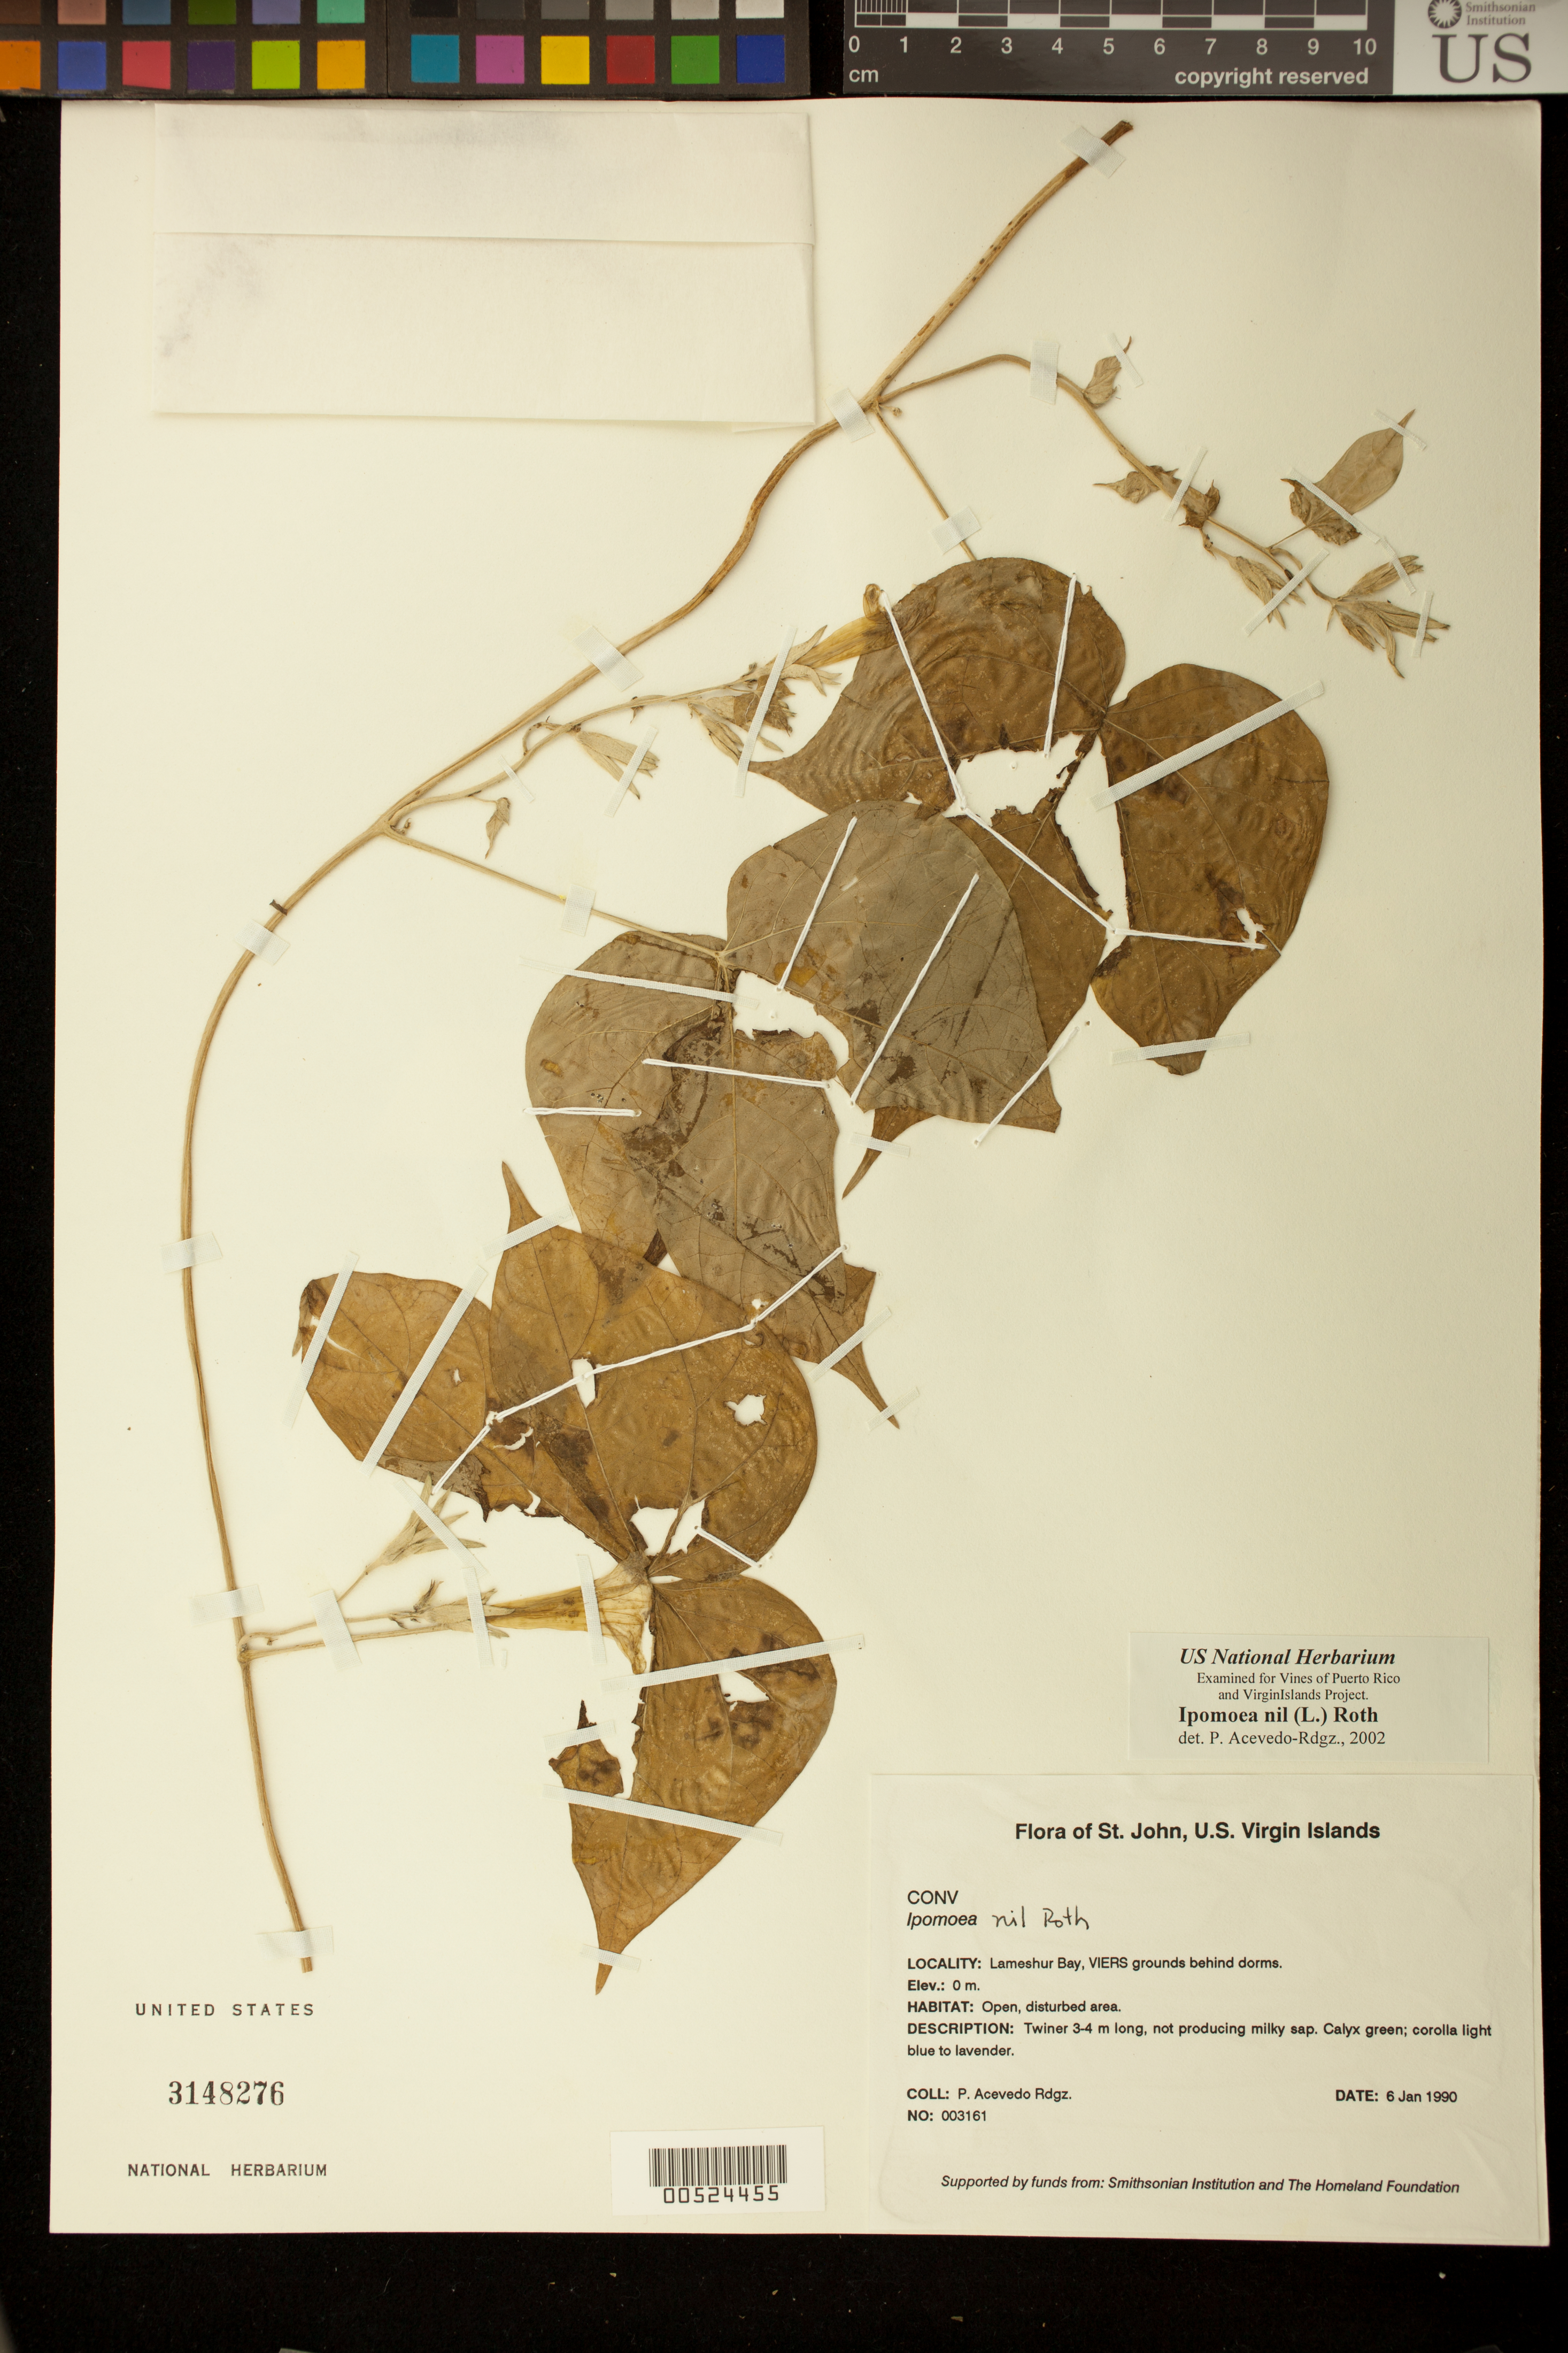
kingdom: Plantae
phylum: Tracheophyta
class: Magnoliopsida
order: Solanales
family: Convolvulaceae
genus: Ipomoea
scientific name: Ipomoea nil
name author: (L.) Roth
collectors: P. Acevedo-Rodr.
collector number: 3161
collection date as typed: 06 Jan 1990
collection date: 1990-01-06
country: U.S. Virgin Islands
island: St. John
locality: Reef Bay Quarter; Lameshur Bay, VIERS grounds behind dorms.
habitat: Open, disturbed area.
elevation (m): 0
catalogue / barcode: US 3148276